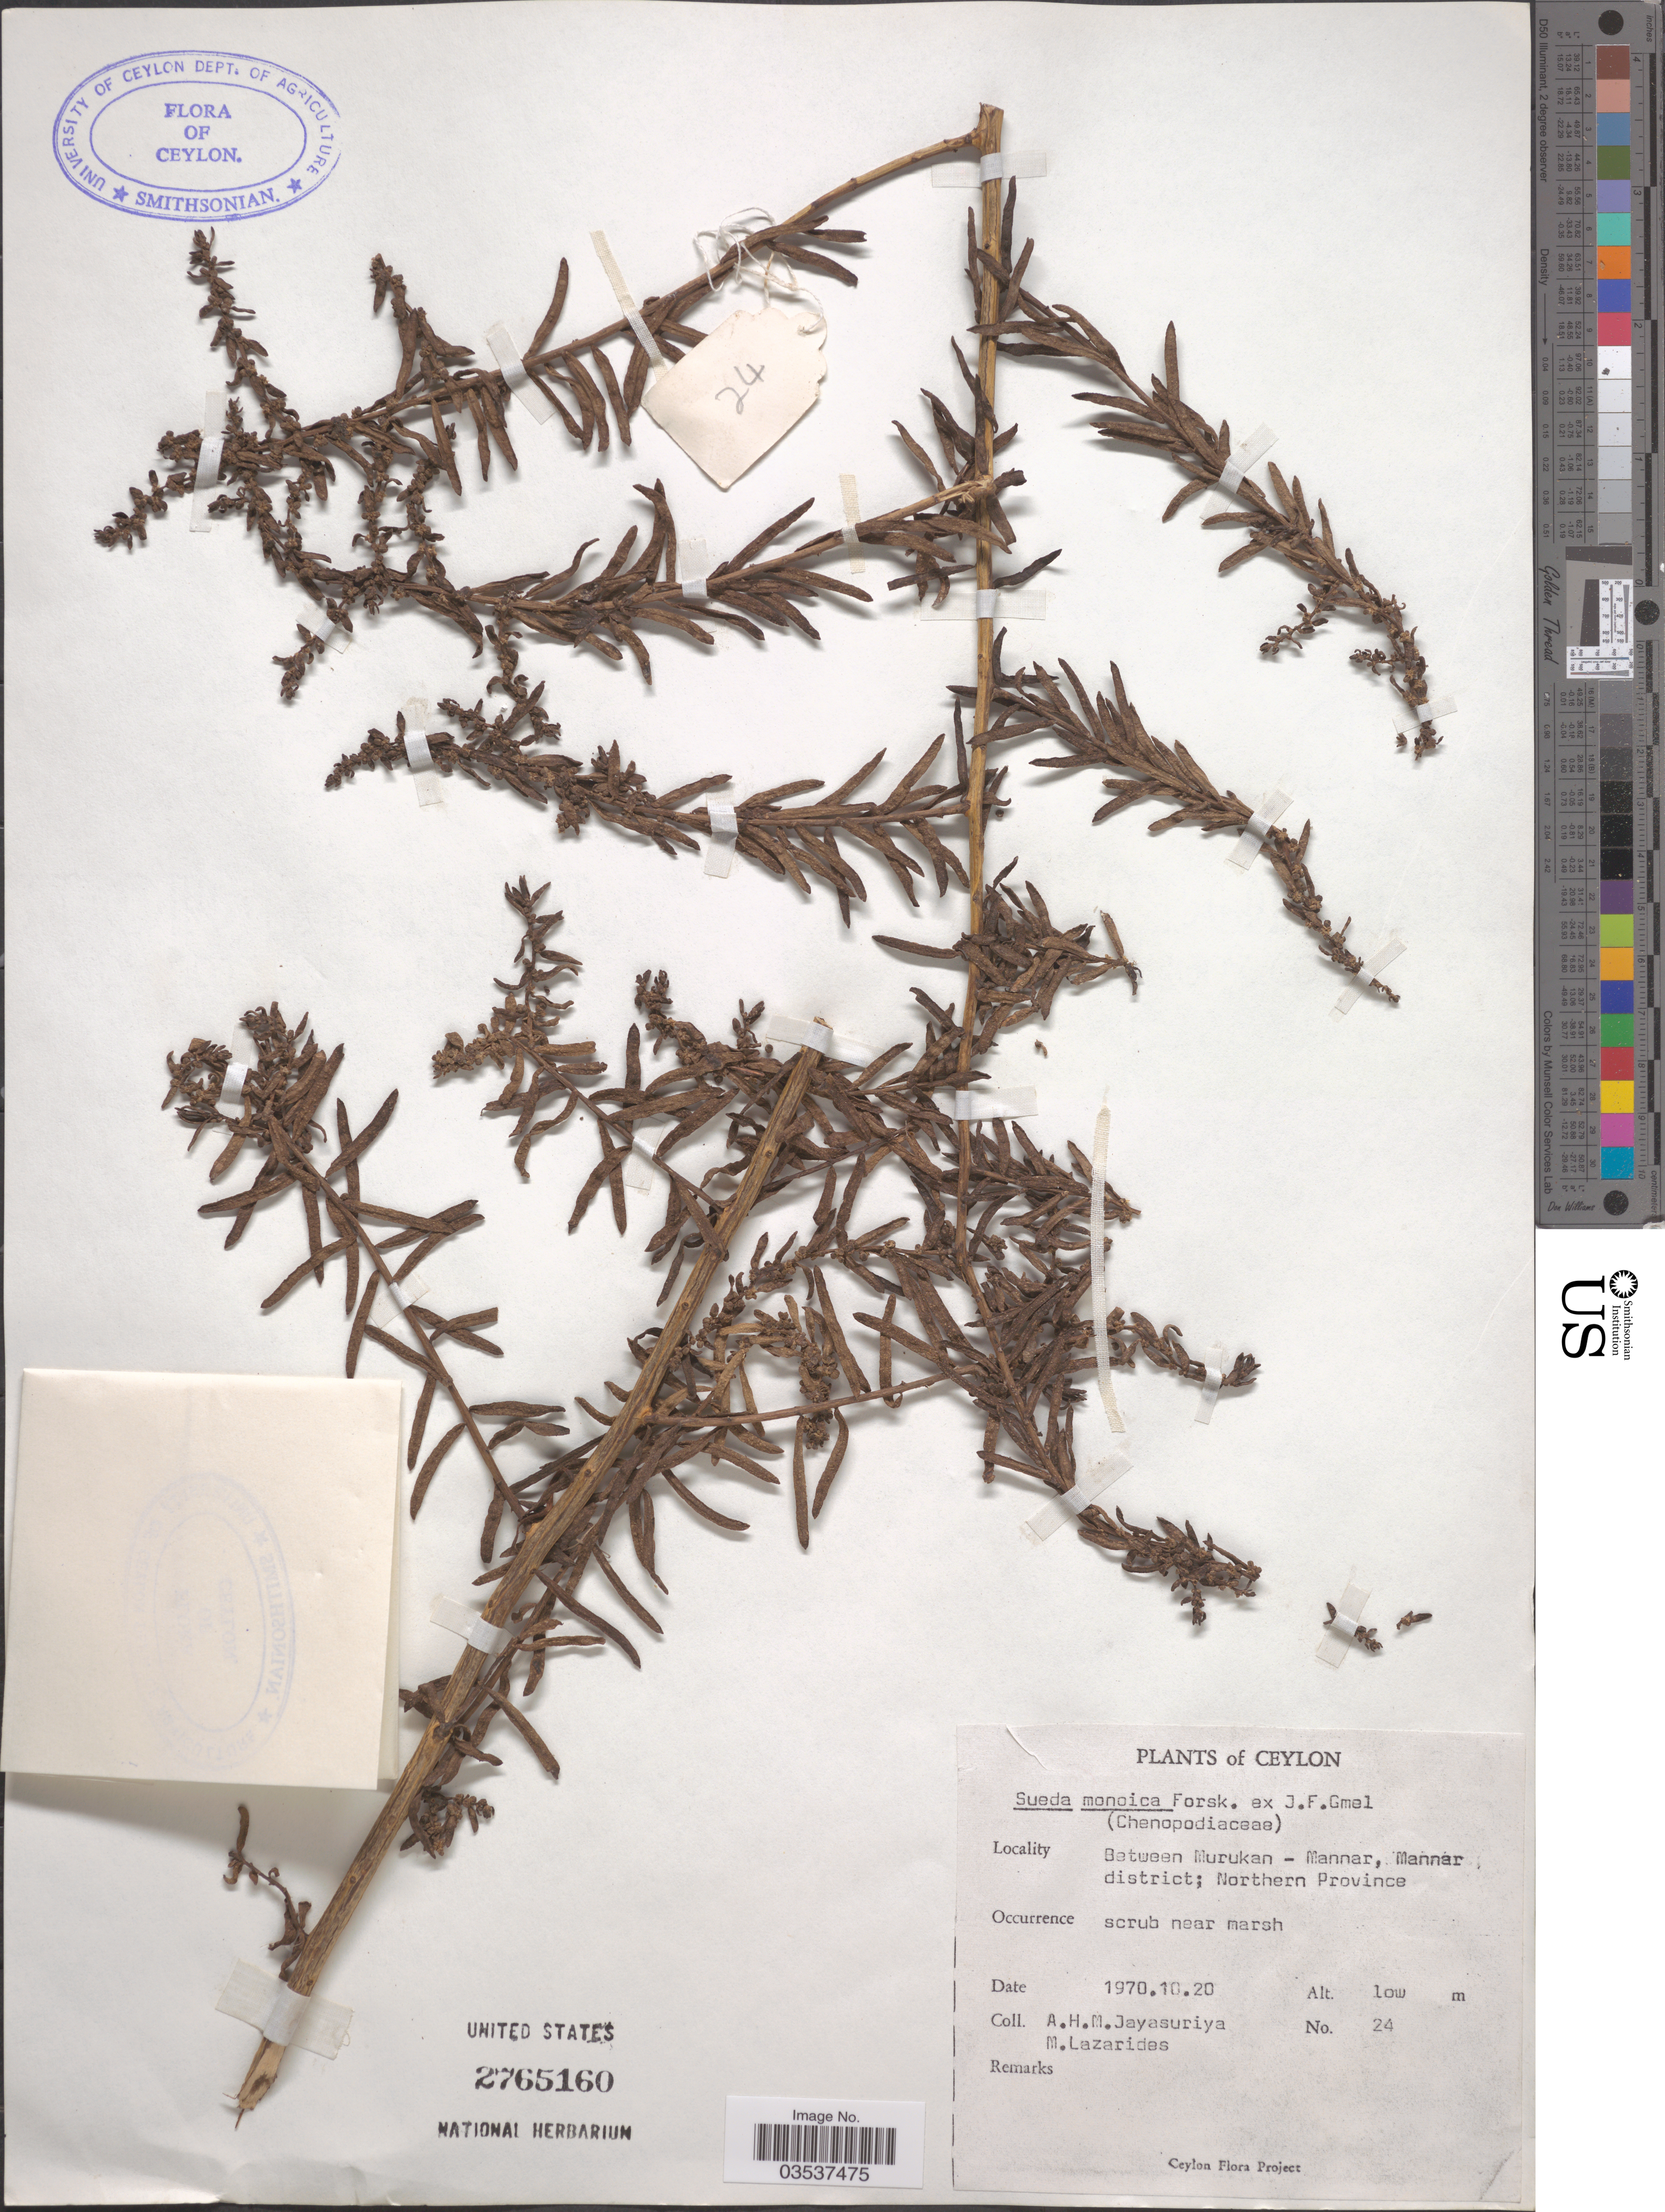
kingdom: Plantae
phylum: Tracheophyta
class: Magnoliopsida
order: Caryophyllales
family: Amaranthaceae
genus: Suaeda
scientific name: Suaeda monoica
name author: Forssk. ex J.F. Gmel.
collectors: A. H. Jayasuriya & M. Lazarides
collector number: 24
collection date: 1970-10-20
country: Sri Lanka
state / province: Northern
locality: Ceylon. Between Murukan - Mannar, Mannar district.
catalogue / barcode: US 2765160